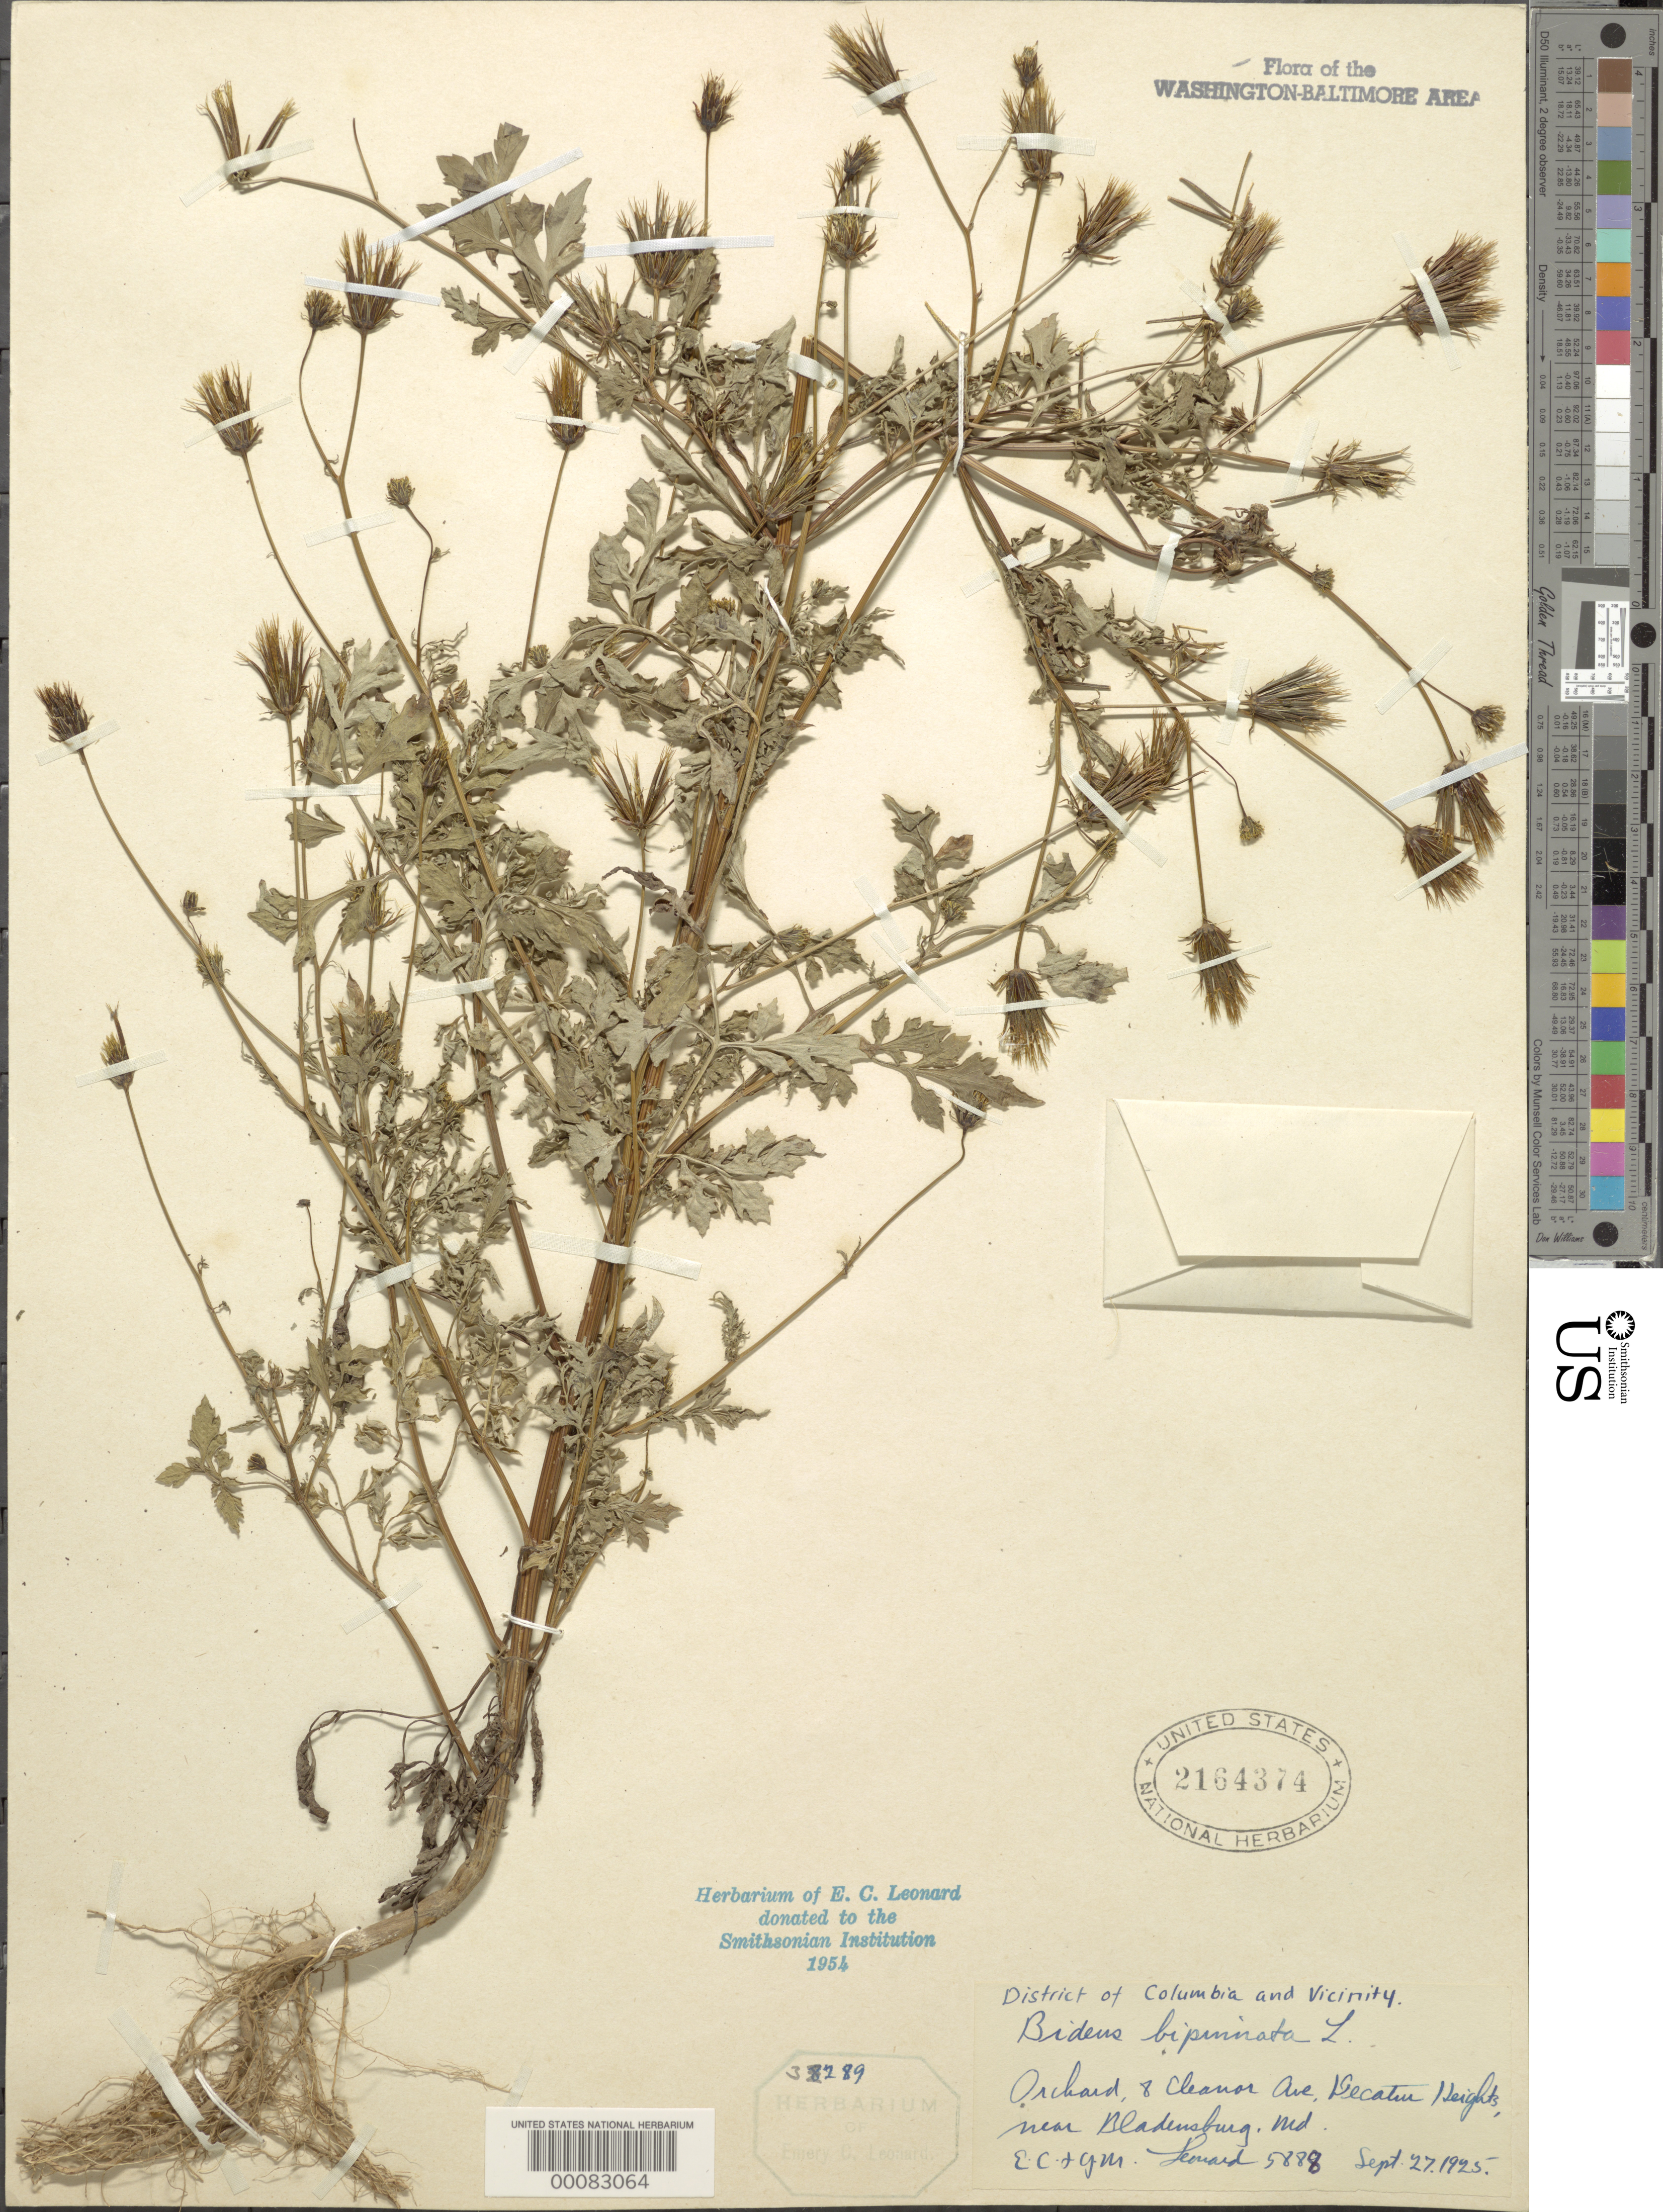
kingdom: Plantae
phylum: Tracheophyta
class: Magnoliopsida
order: Asterales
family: Asteraceae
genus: Bidens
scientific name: Bidens bipinnata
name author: L.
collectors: E. C. Leonard & G. M. Leonard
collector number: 5888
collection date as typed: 27 Sep 1925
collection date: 1925-09-27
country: United States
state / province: Maryland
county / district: Prince George's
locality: Decatur Heights, Bladensburg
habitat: Orchard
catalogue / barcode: US 2164374